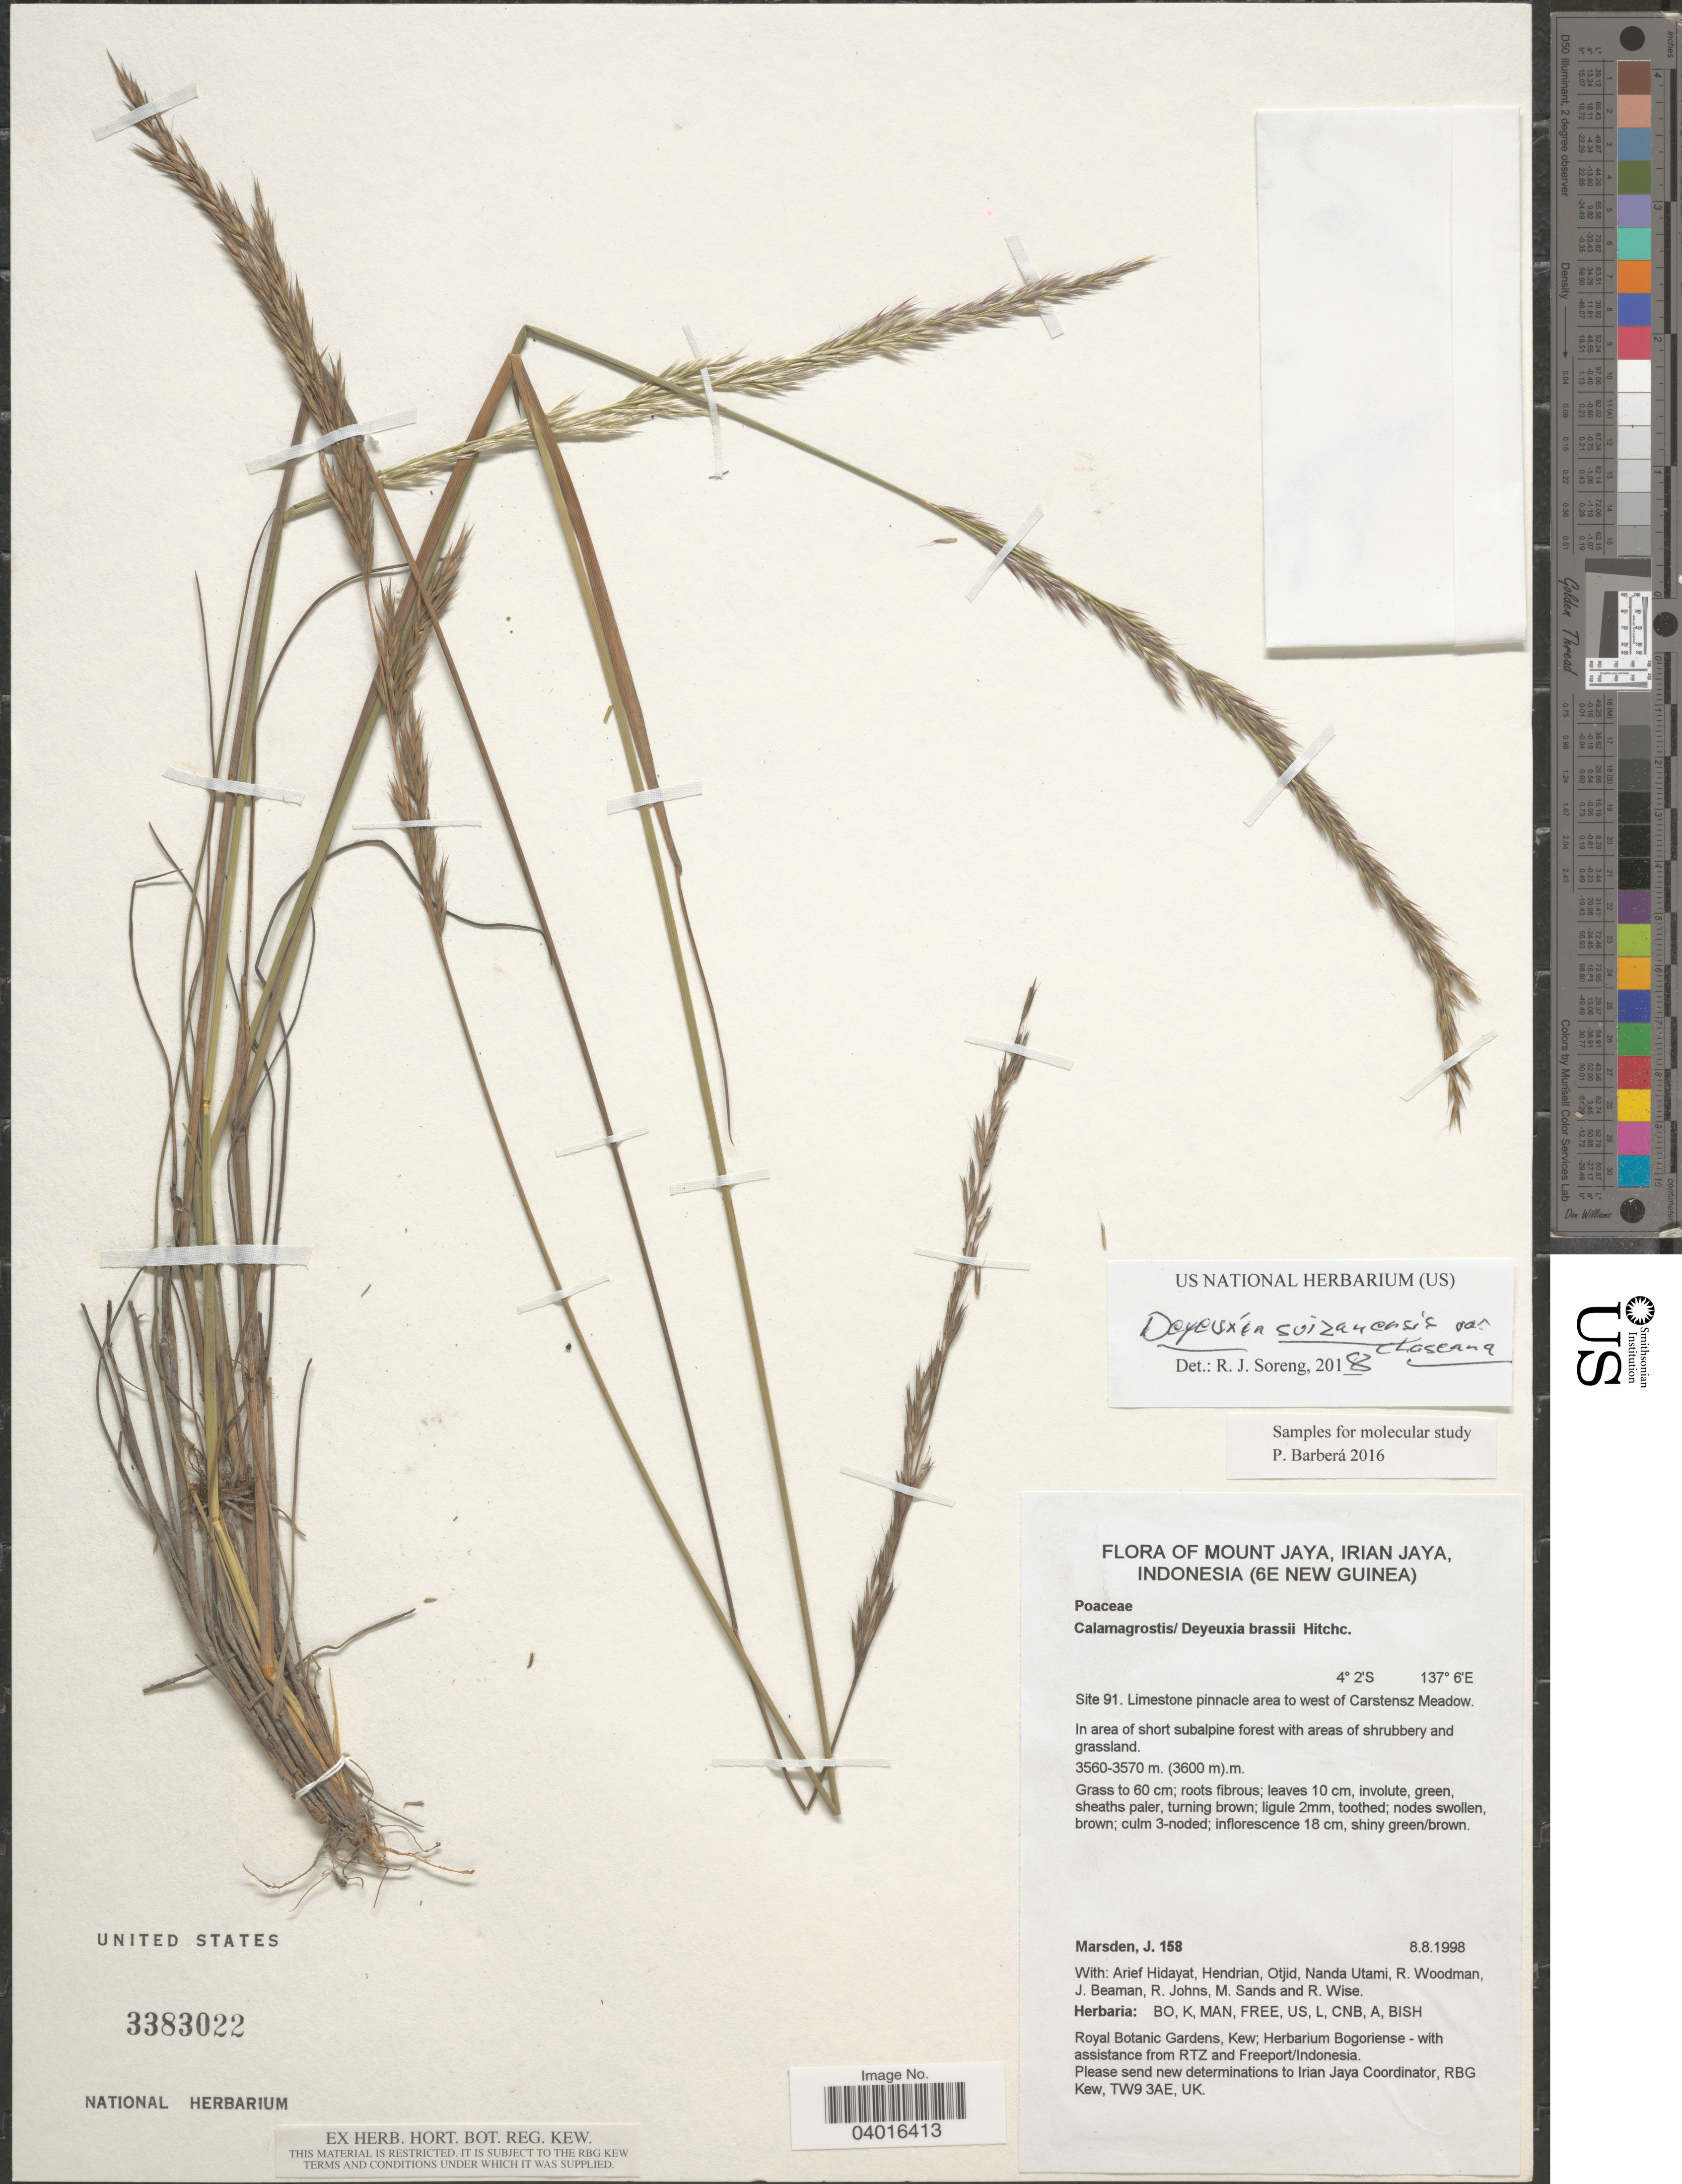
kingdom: Plantae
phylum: Tracheophyta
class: Liliopsida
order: Poales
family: Poaceae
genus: Pentapogon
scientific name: Pentapogon chaseianus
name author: (Bor) P.M. Peterson et al.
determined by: Wagner, W. L., (BOT), Smithsonian Institution - National Museum of Natural History (UNITED STATES)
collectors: J. Marsden, A. Hidayat, Hendrian & Otjid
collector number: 158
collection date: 1998-08-08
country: Indonesia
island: New Guinea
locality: Mount Jaya, Irian Jaya, Indonesia (6E New Guinea). Site 91. Limestone pinnacle area to west of Carstensz Meadow.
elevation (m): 3600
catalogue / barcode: US 3383022